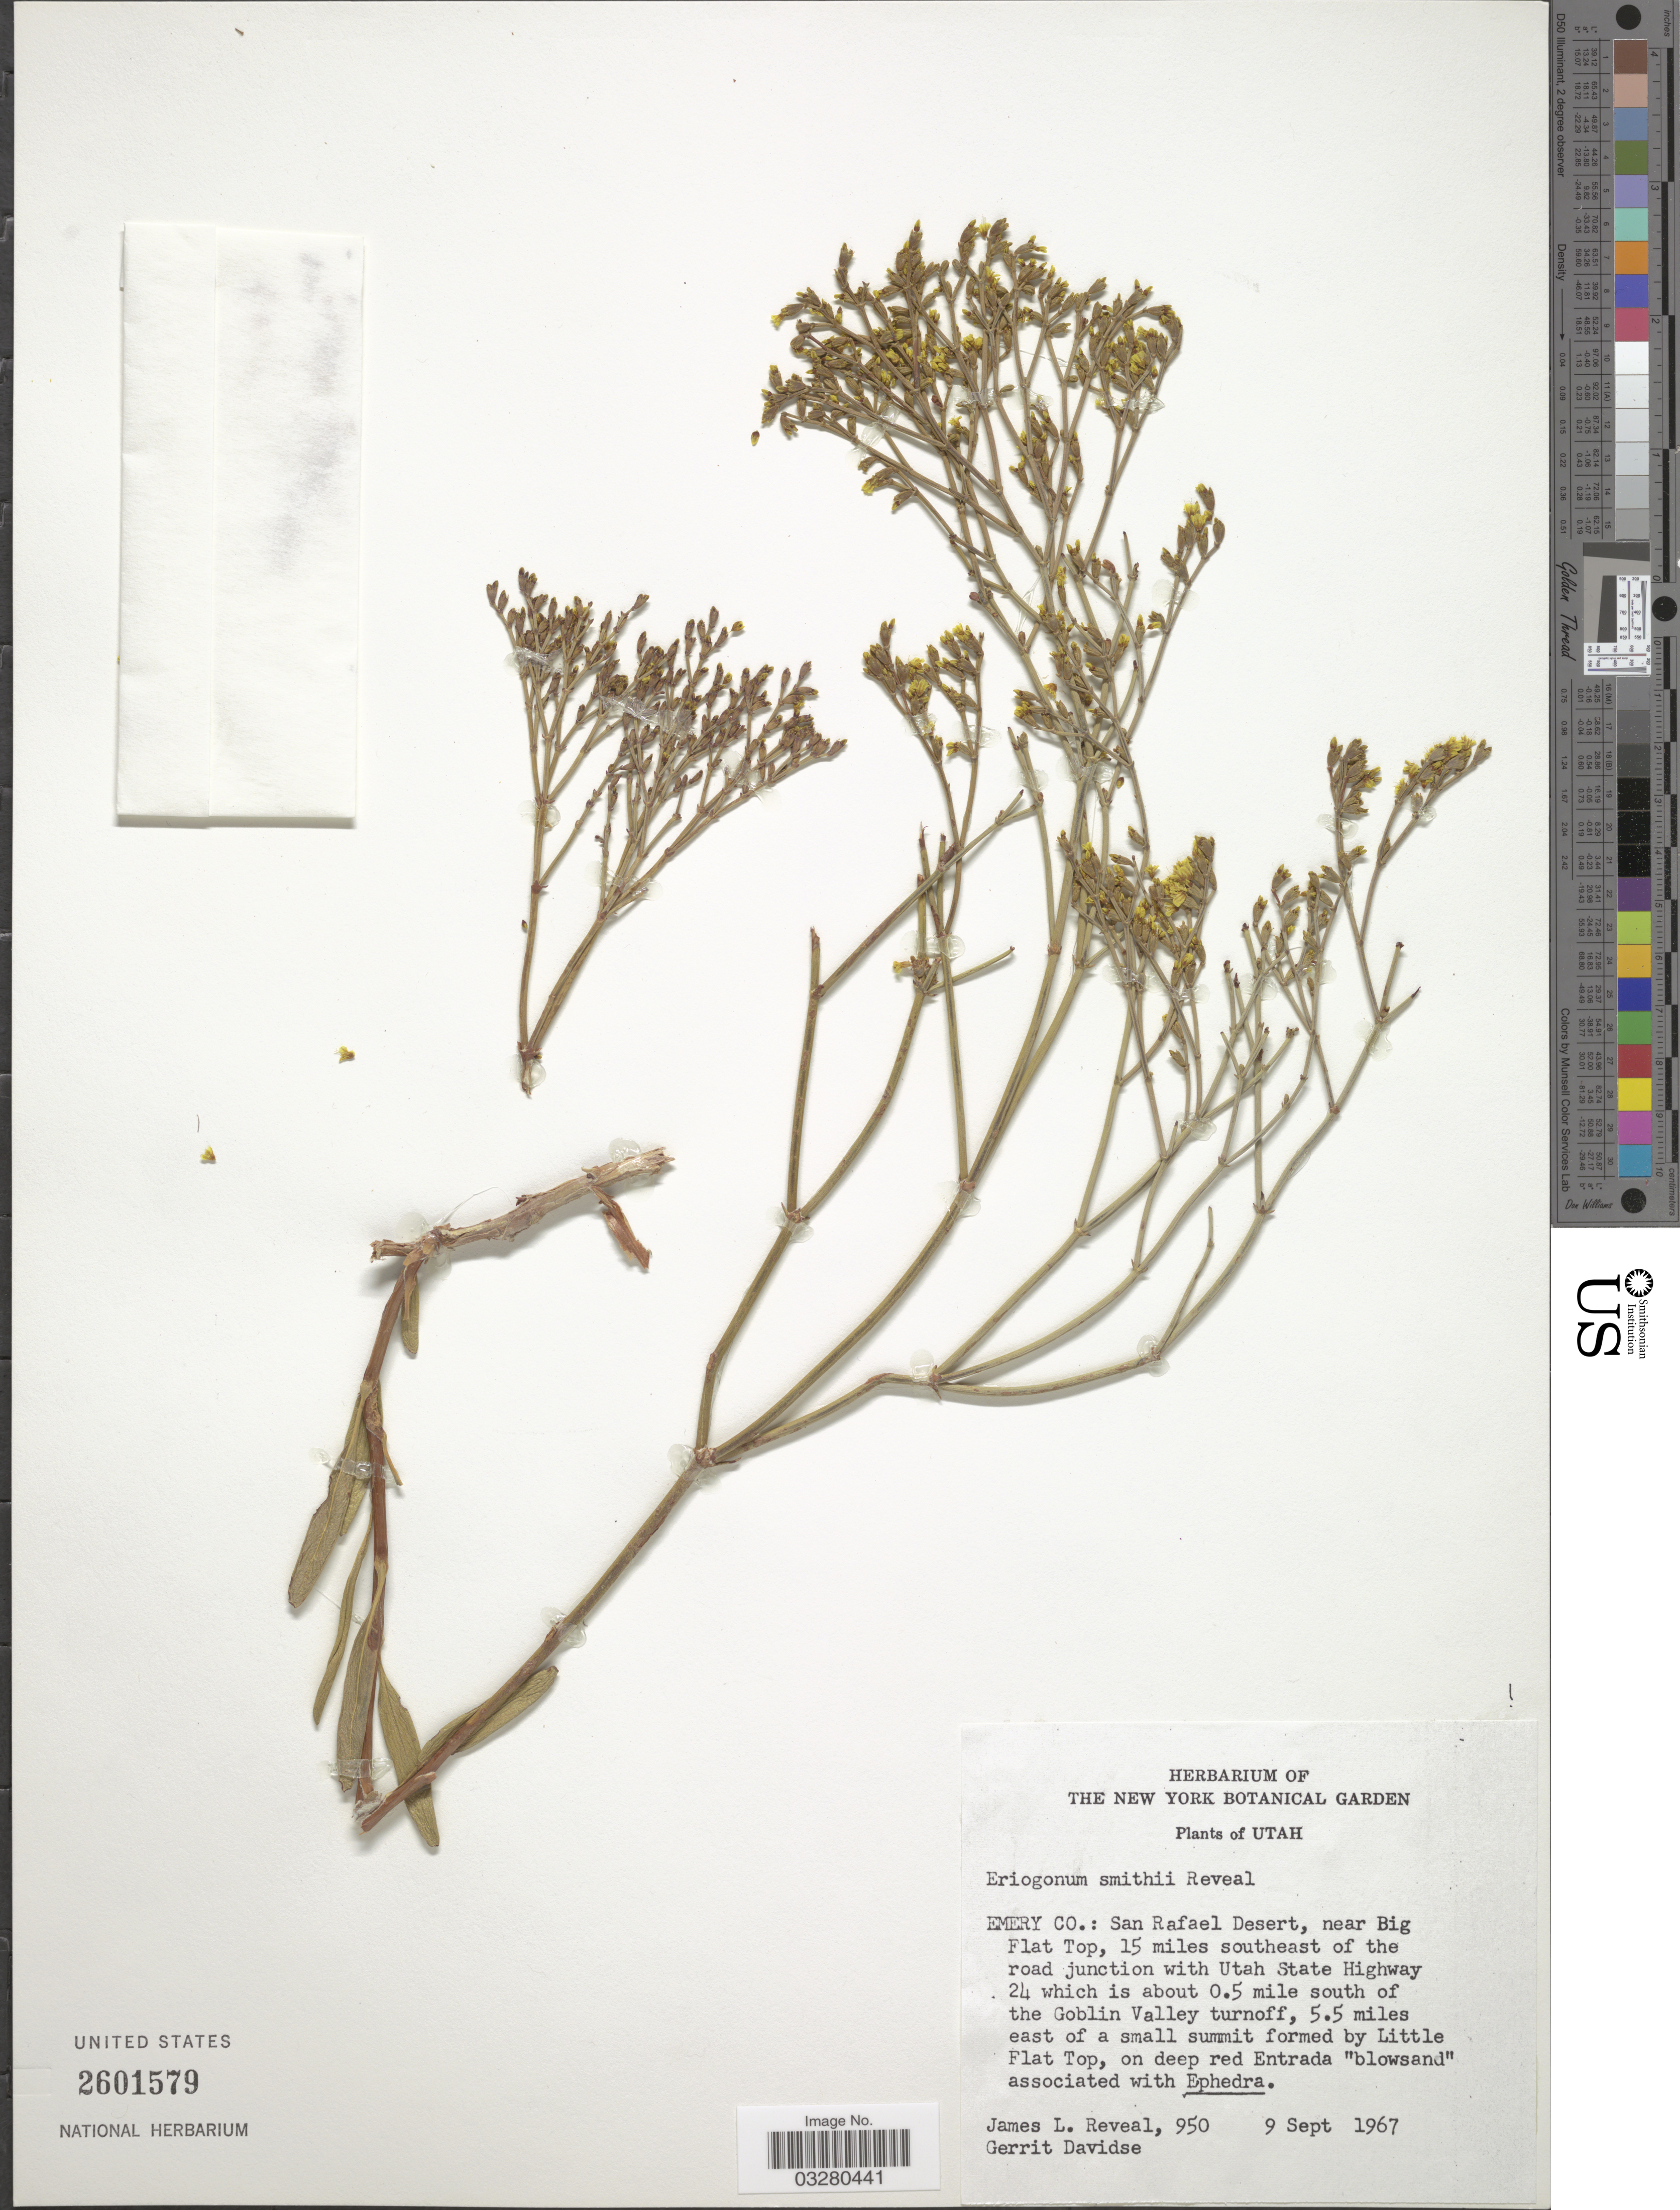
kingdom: Plantae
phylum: Tracheophyta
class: Magnoliopsida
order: Caryophyllales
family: Polygonaceae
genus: Eriogonum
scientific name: Eriogonum smithii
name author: Reveal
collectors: J. L. Reveal & G. Davidse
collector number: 950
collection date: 1967-09-09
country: United States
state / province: Utah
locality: Emery Co.: San Rafael Desert, near Big Flat Top, 15 miles southeast of the road junction with Utah State Highway 24 which is about 0.5 mile south of the Goblin Valley turnoff, 5.5 miles east of a small summit formed by Little Flat Top.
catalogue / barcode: US 2601579